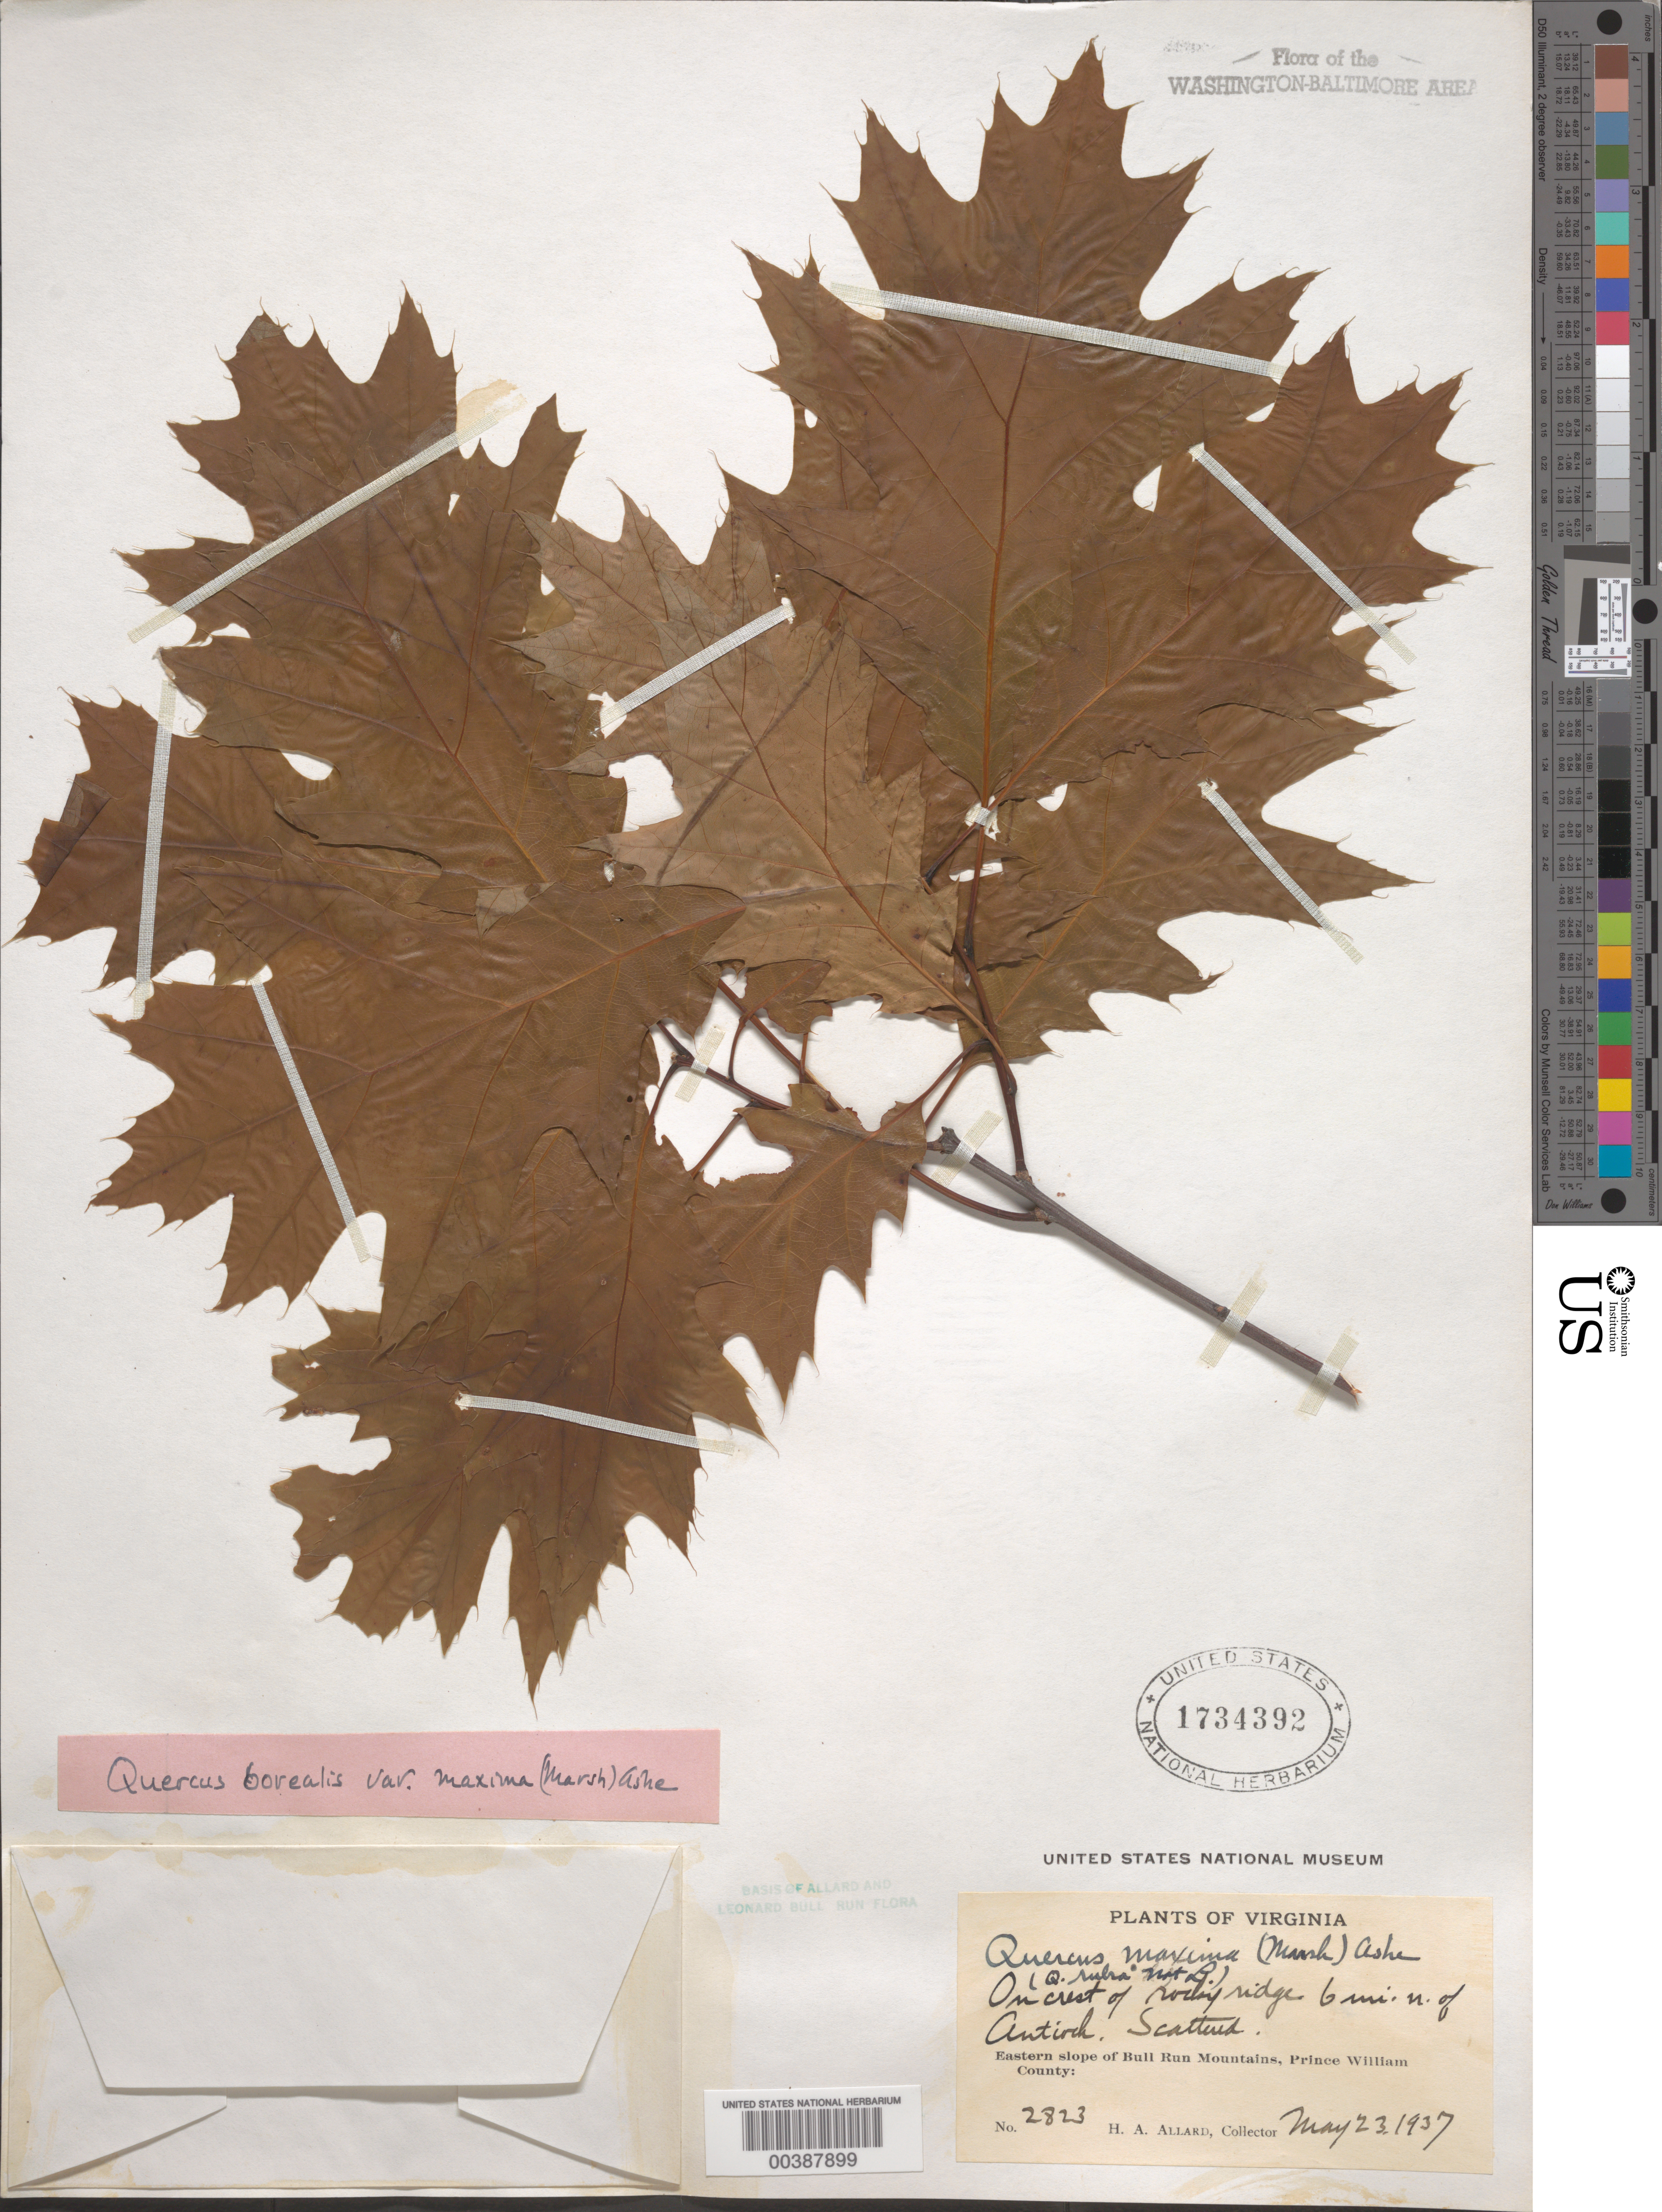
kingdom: Plantae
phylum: Tracheophyta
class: Magnoliopsida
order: Fagales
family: Fagaceae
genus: Quercus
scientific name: Quercus rubra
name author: L.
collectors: H. A. Allard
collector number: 2823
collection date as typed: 23 May 1937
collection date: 1937-05-23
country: United States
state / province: Virginia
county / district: Prince William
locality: North of Antioch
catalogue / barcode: US 1734392